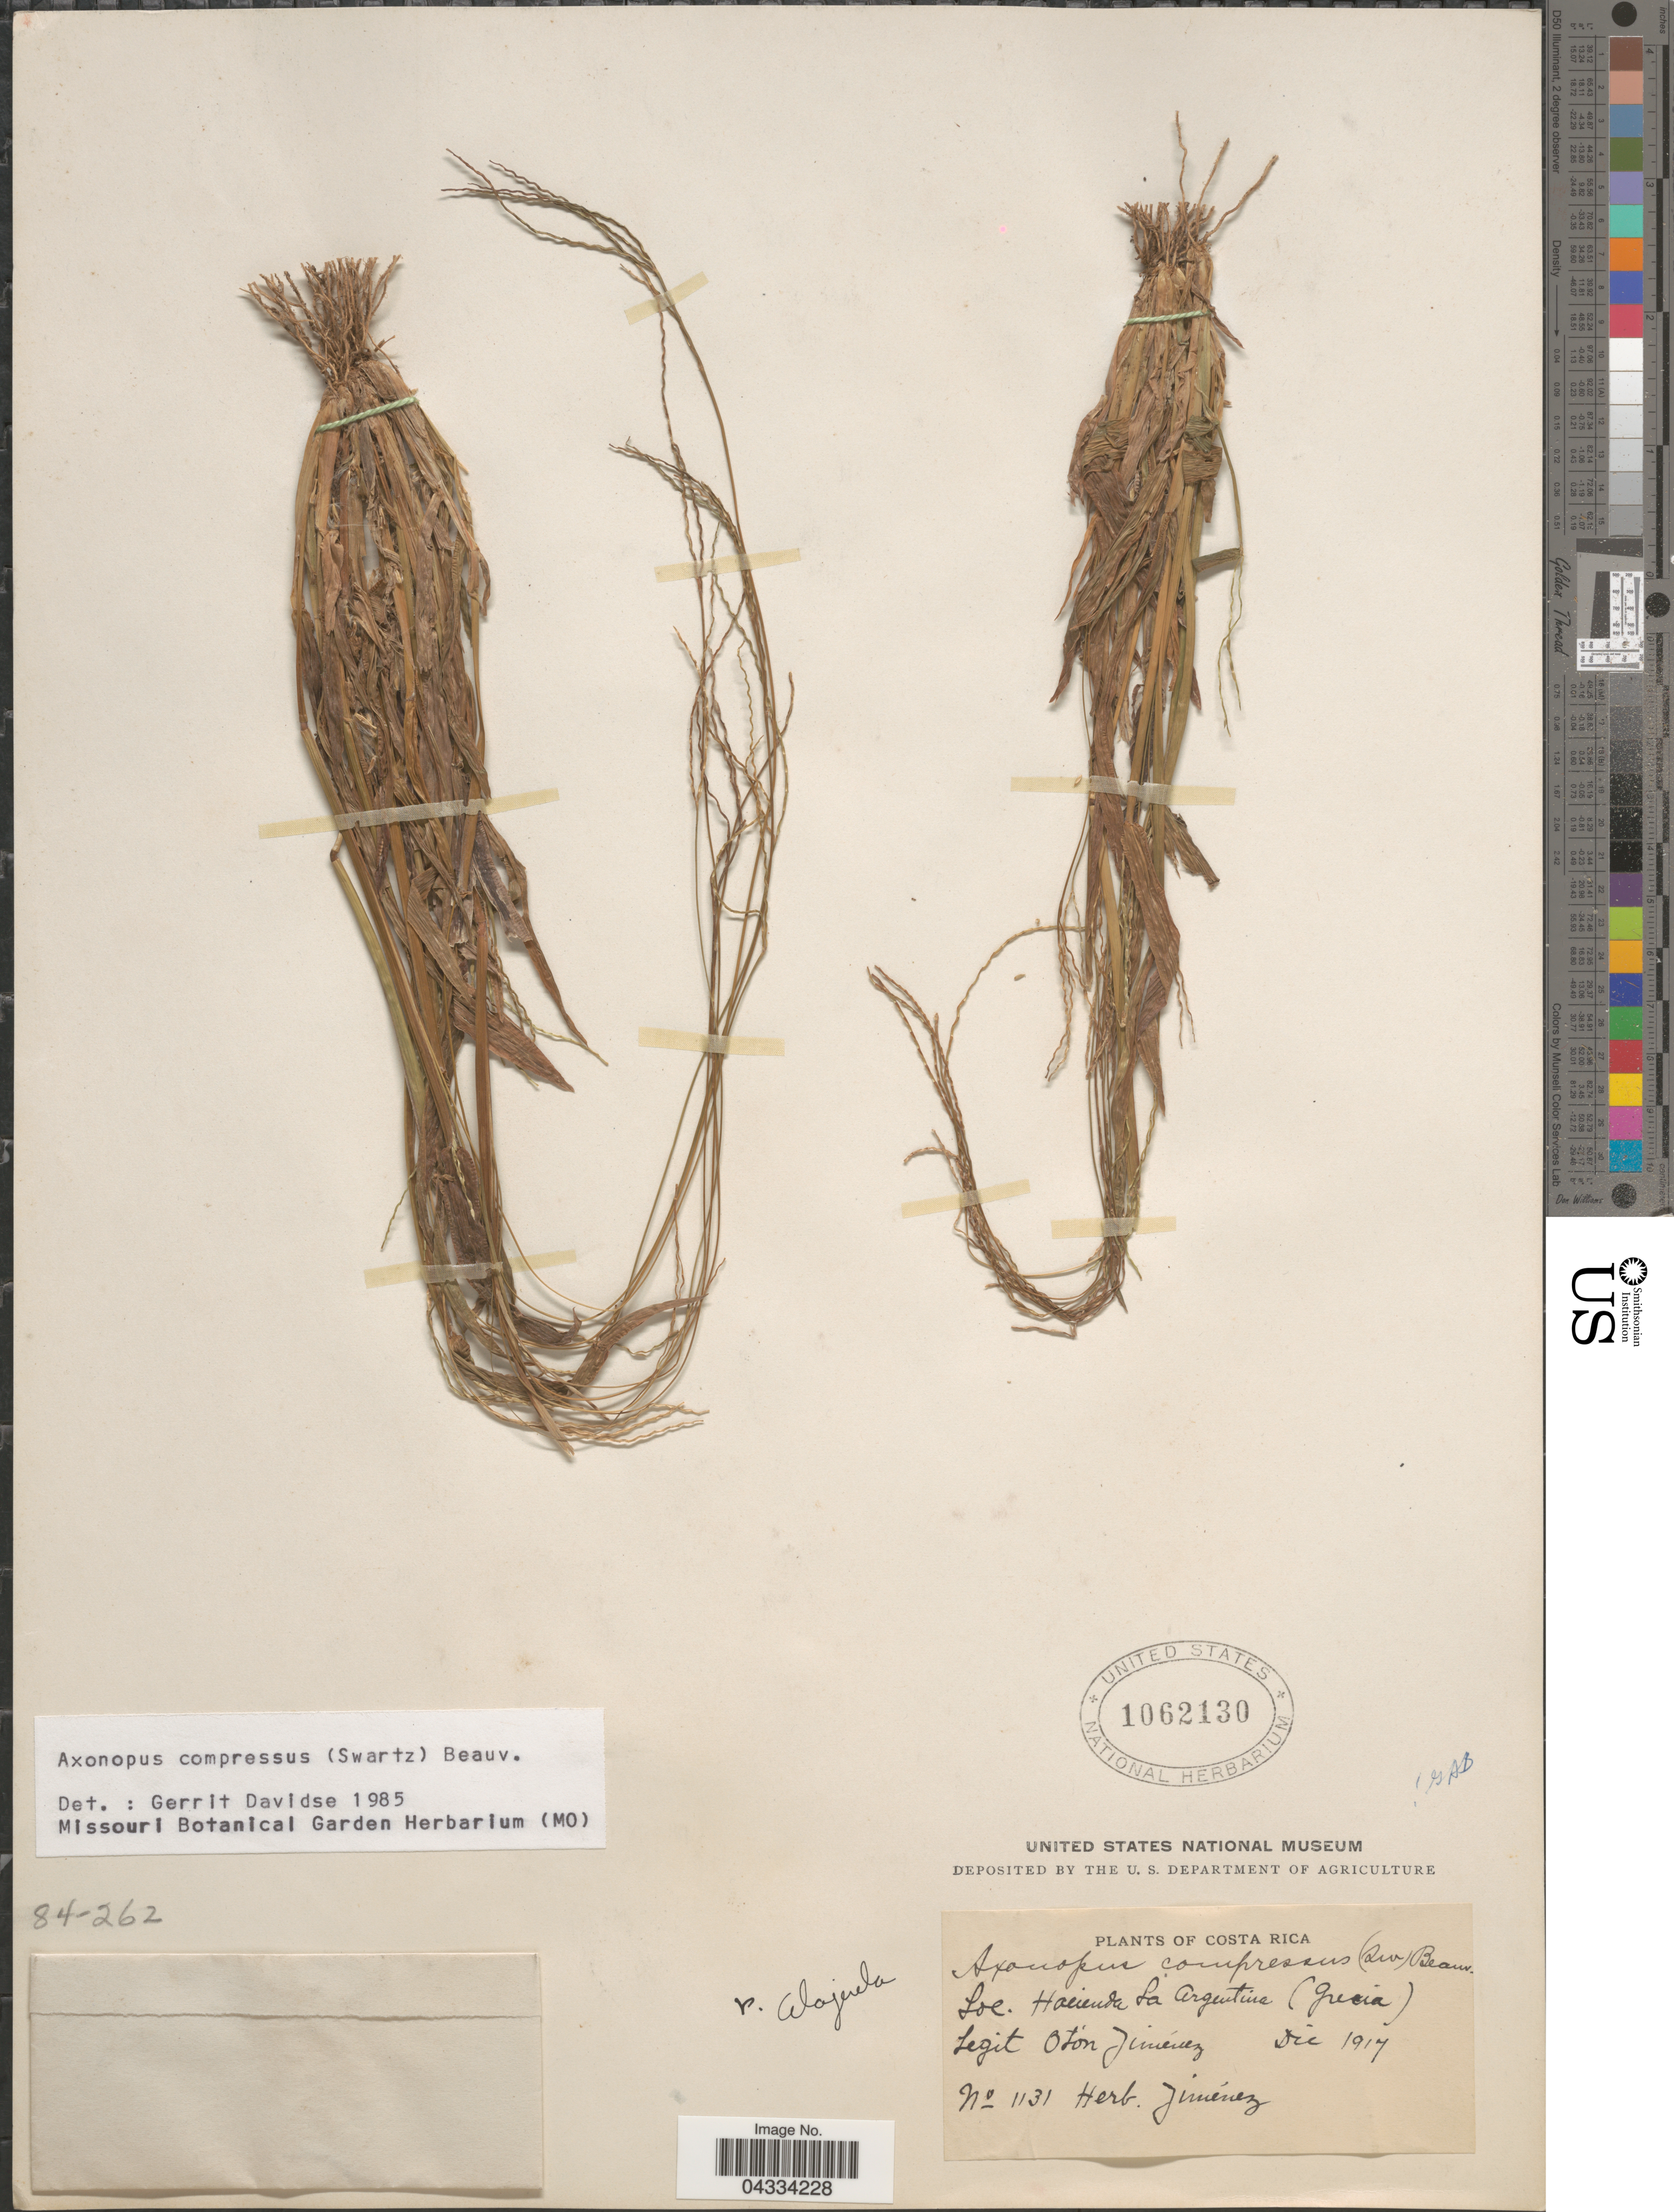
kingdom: Plantae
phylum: Tracheophyta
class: Liliopsida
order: Poales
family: Poaceae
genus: Axonopus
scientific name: Axonopus compressus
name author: (Sw.) P. Beauv.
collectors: O. Jimenez L.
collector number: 1131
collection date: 1917-12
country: Costa Rica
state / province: Alajuela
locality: Hacienda La Argentina (Grecia).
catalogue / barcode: US 1062130